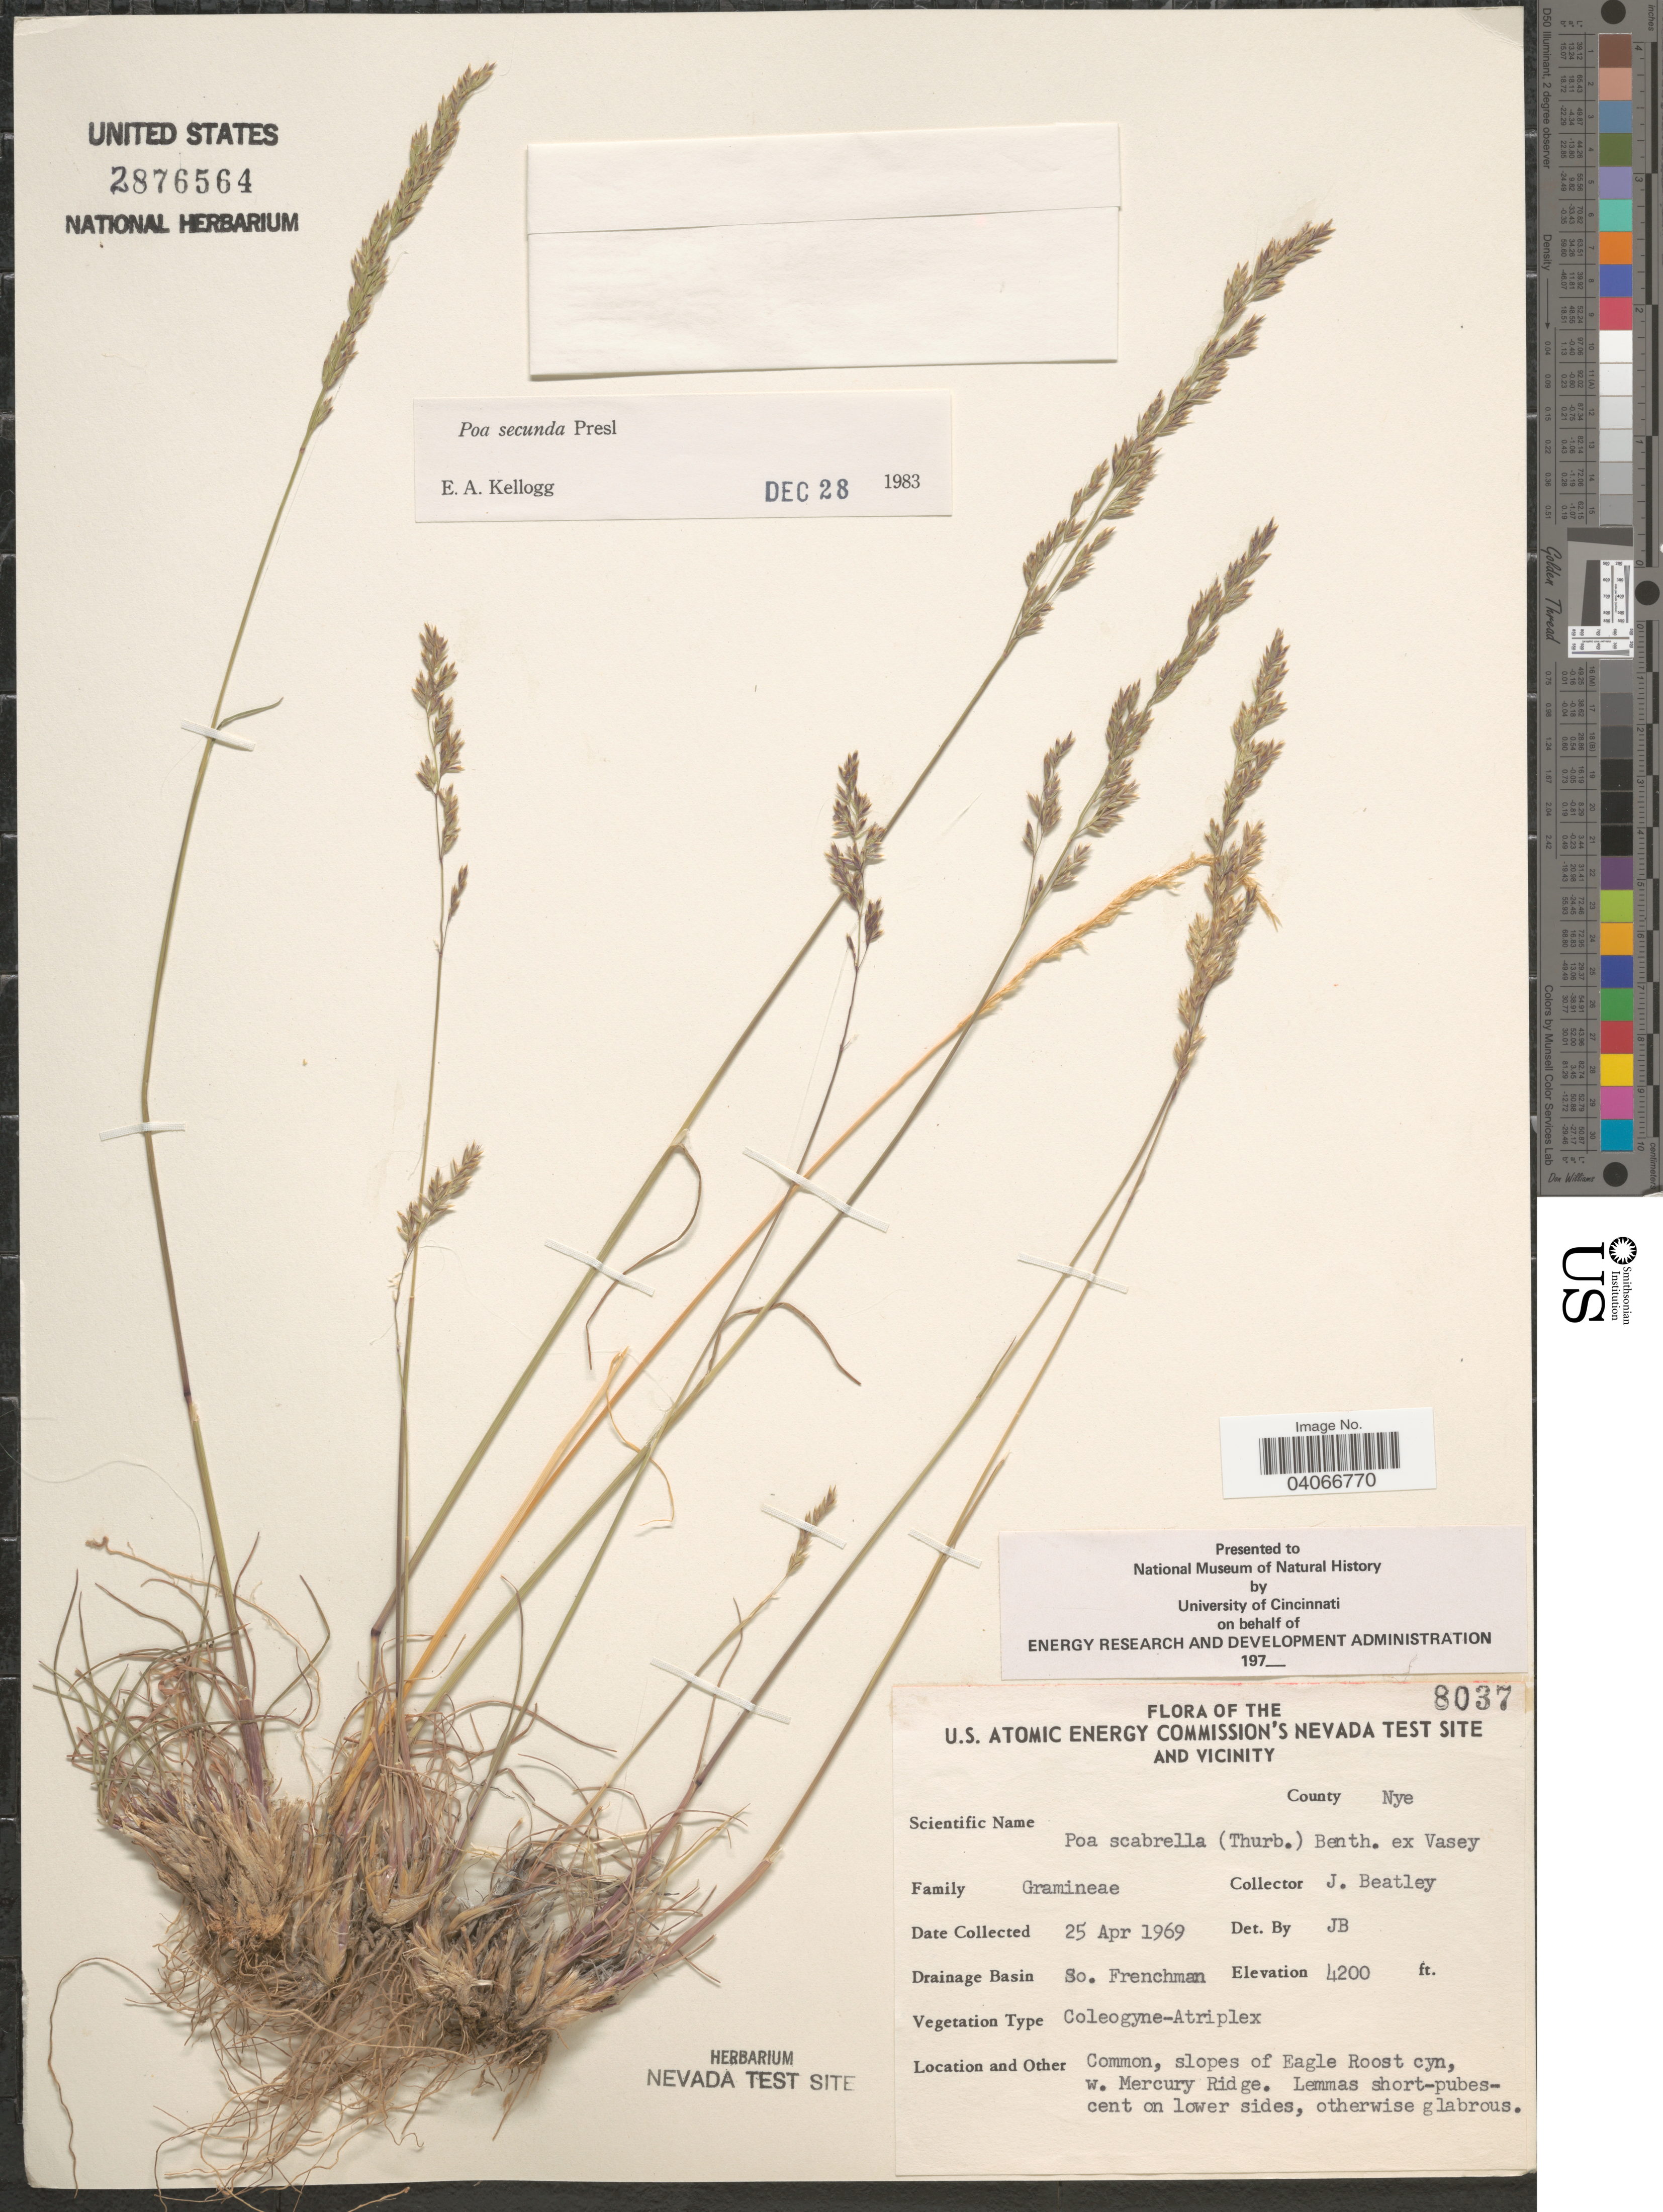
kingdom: Plantae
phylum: Tracheophyta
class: Liliopsida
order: Poales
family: Poaceae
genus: Poa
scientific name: Poa secunda subsp. secunda var. scabrella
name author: (Thurb.) Soreng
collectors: J. C. Beatley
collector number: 8037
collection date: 1969-04-25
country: United States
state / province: Nevada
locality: The U.S. Atomic Energy Commission's Nevada Test Site And Vicinity. County Nye. Drainage Basin So. Frenchman. Common, slopes of Eagle Roost cyn, w. Mercury Ridge.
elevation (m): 1280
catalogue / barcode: US 2876564